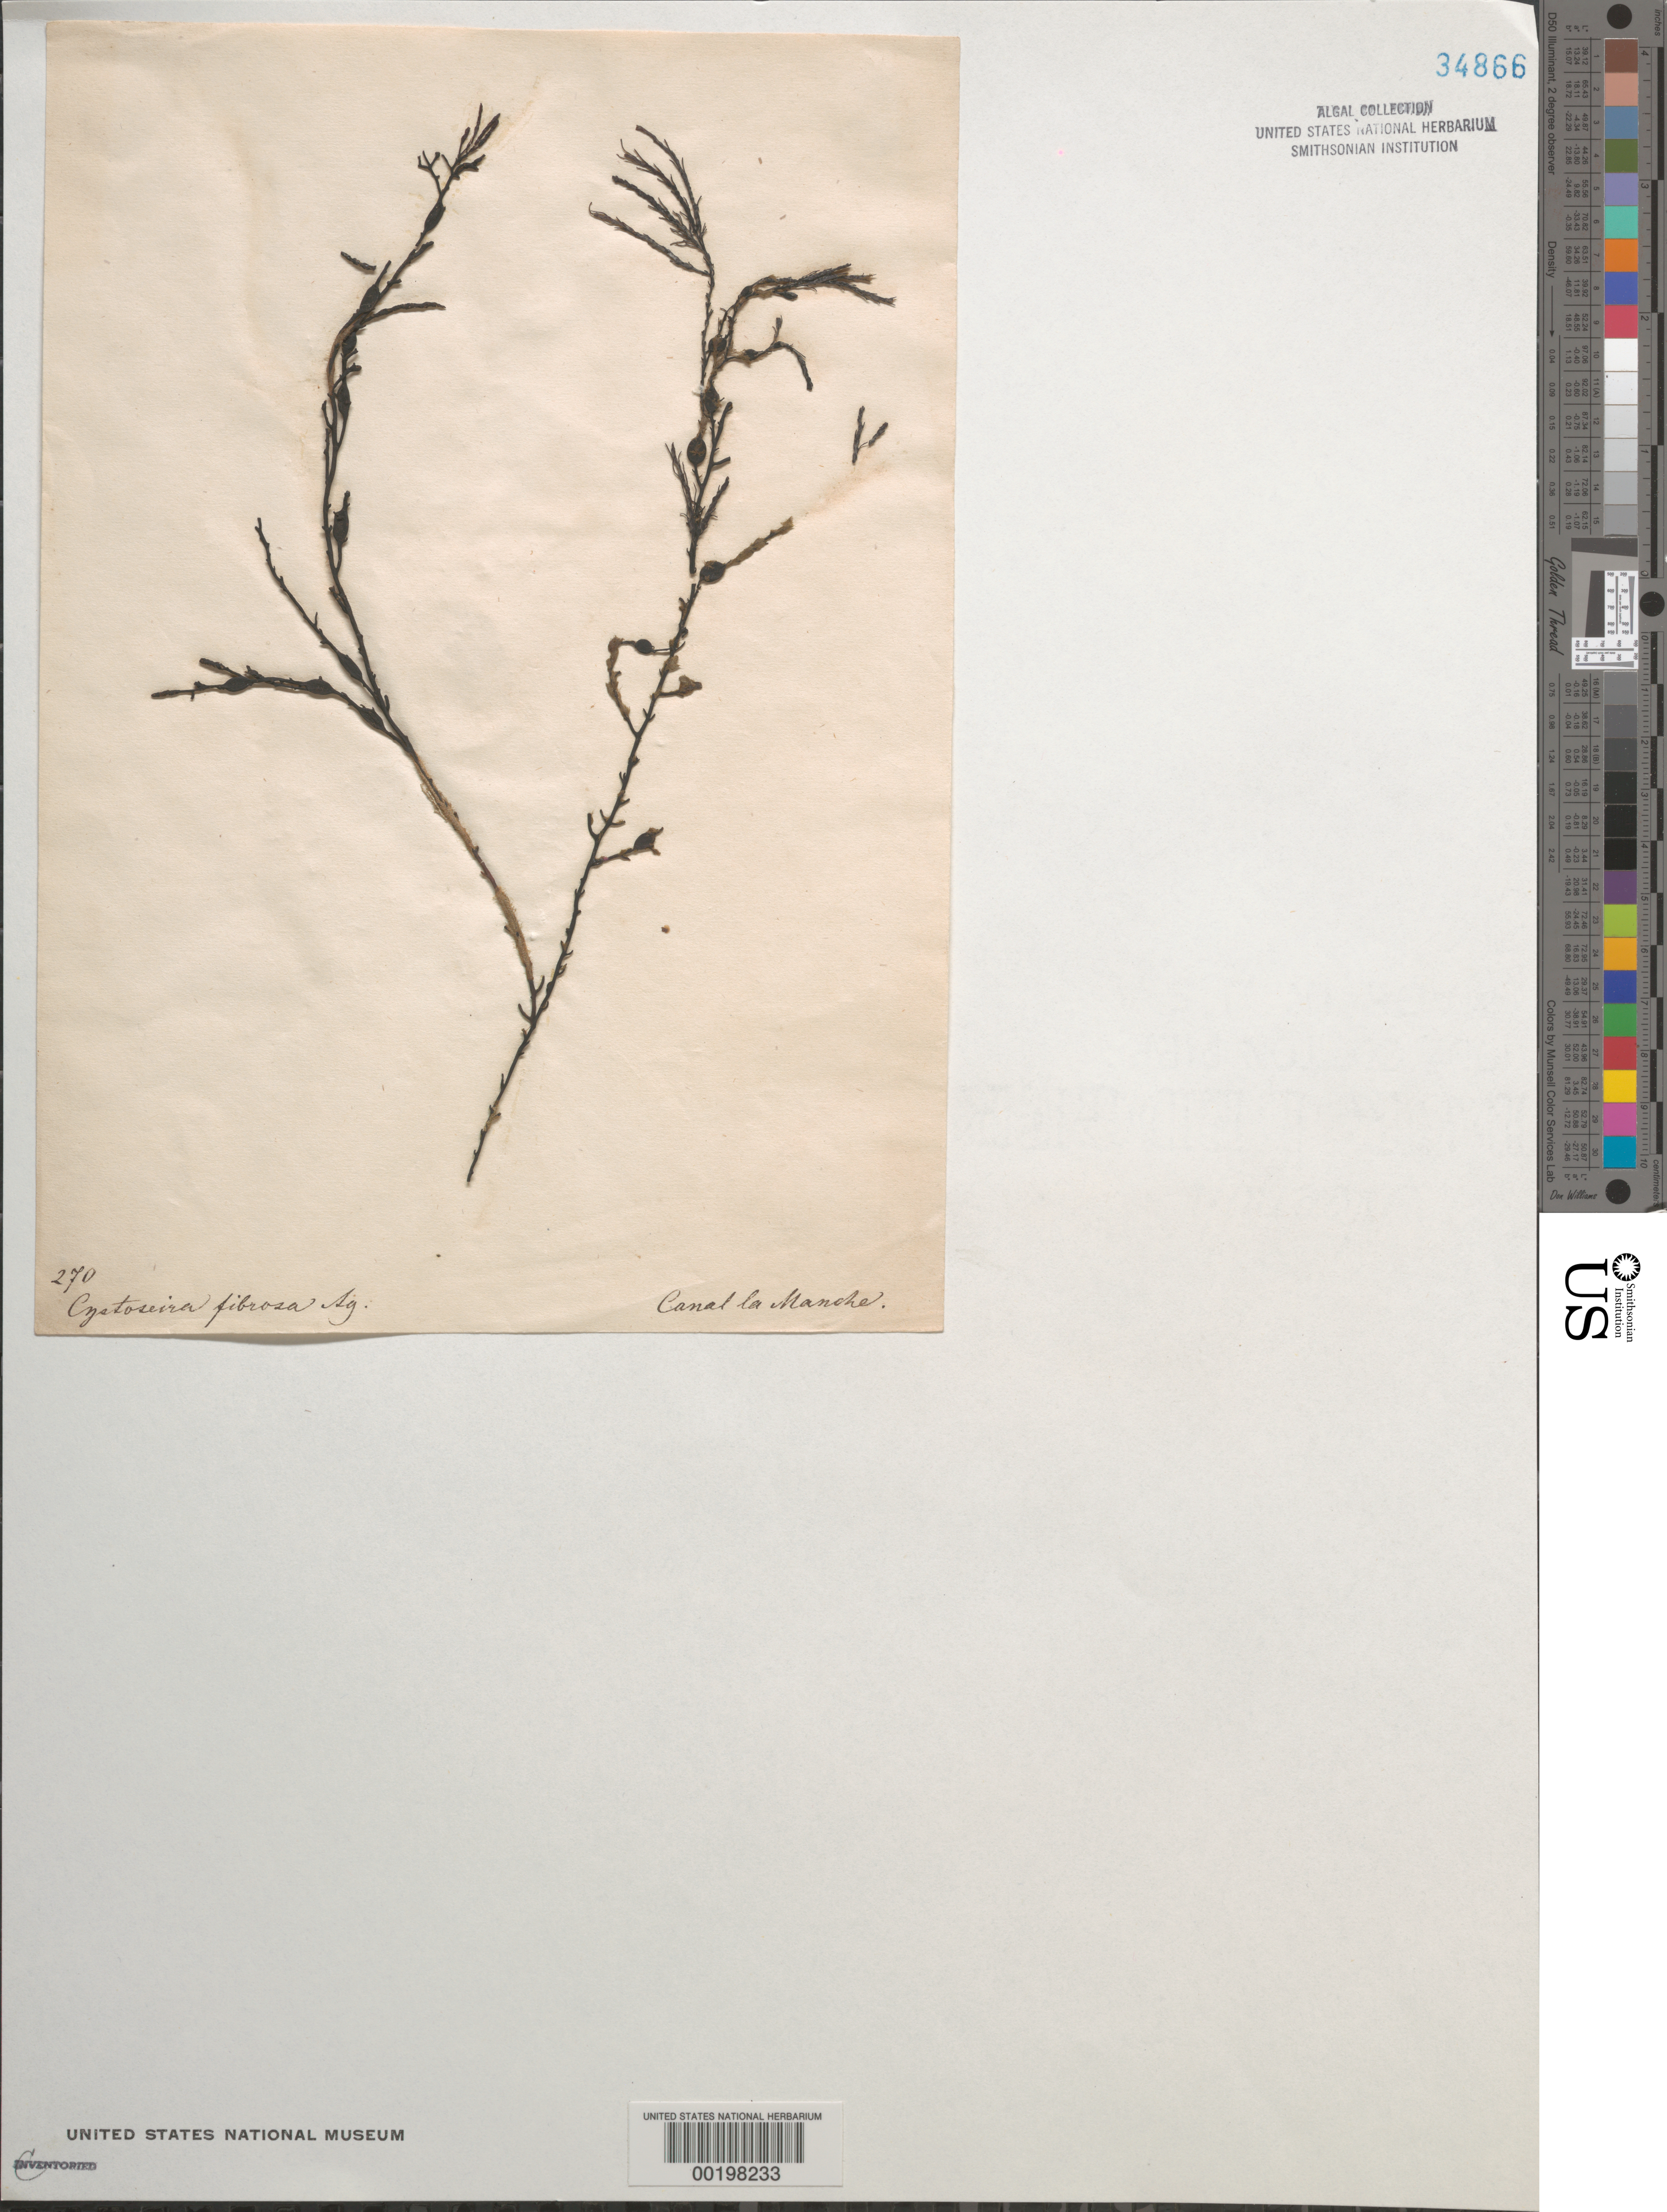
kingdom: Chromista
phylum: Ochrophyta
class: Phaeophyceae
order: Fucales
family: Sargassaceae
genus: Gongolaria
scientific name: Gongolaria baccata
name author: (S.G.Gmelin) Molinari & Guiry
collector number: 270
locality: English Channel (Canal de Manche)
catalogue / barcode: US 34866